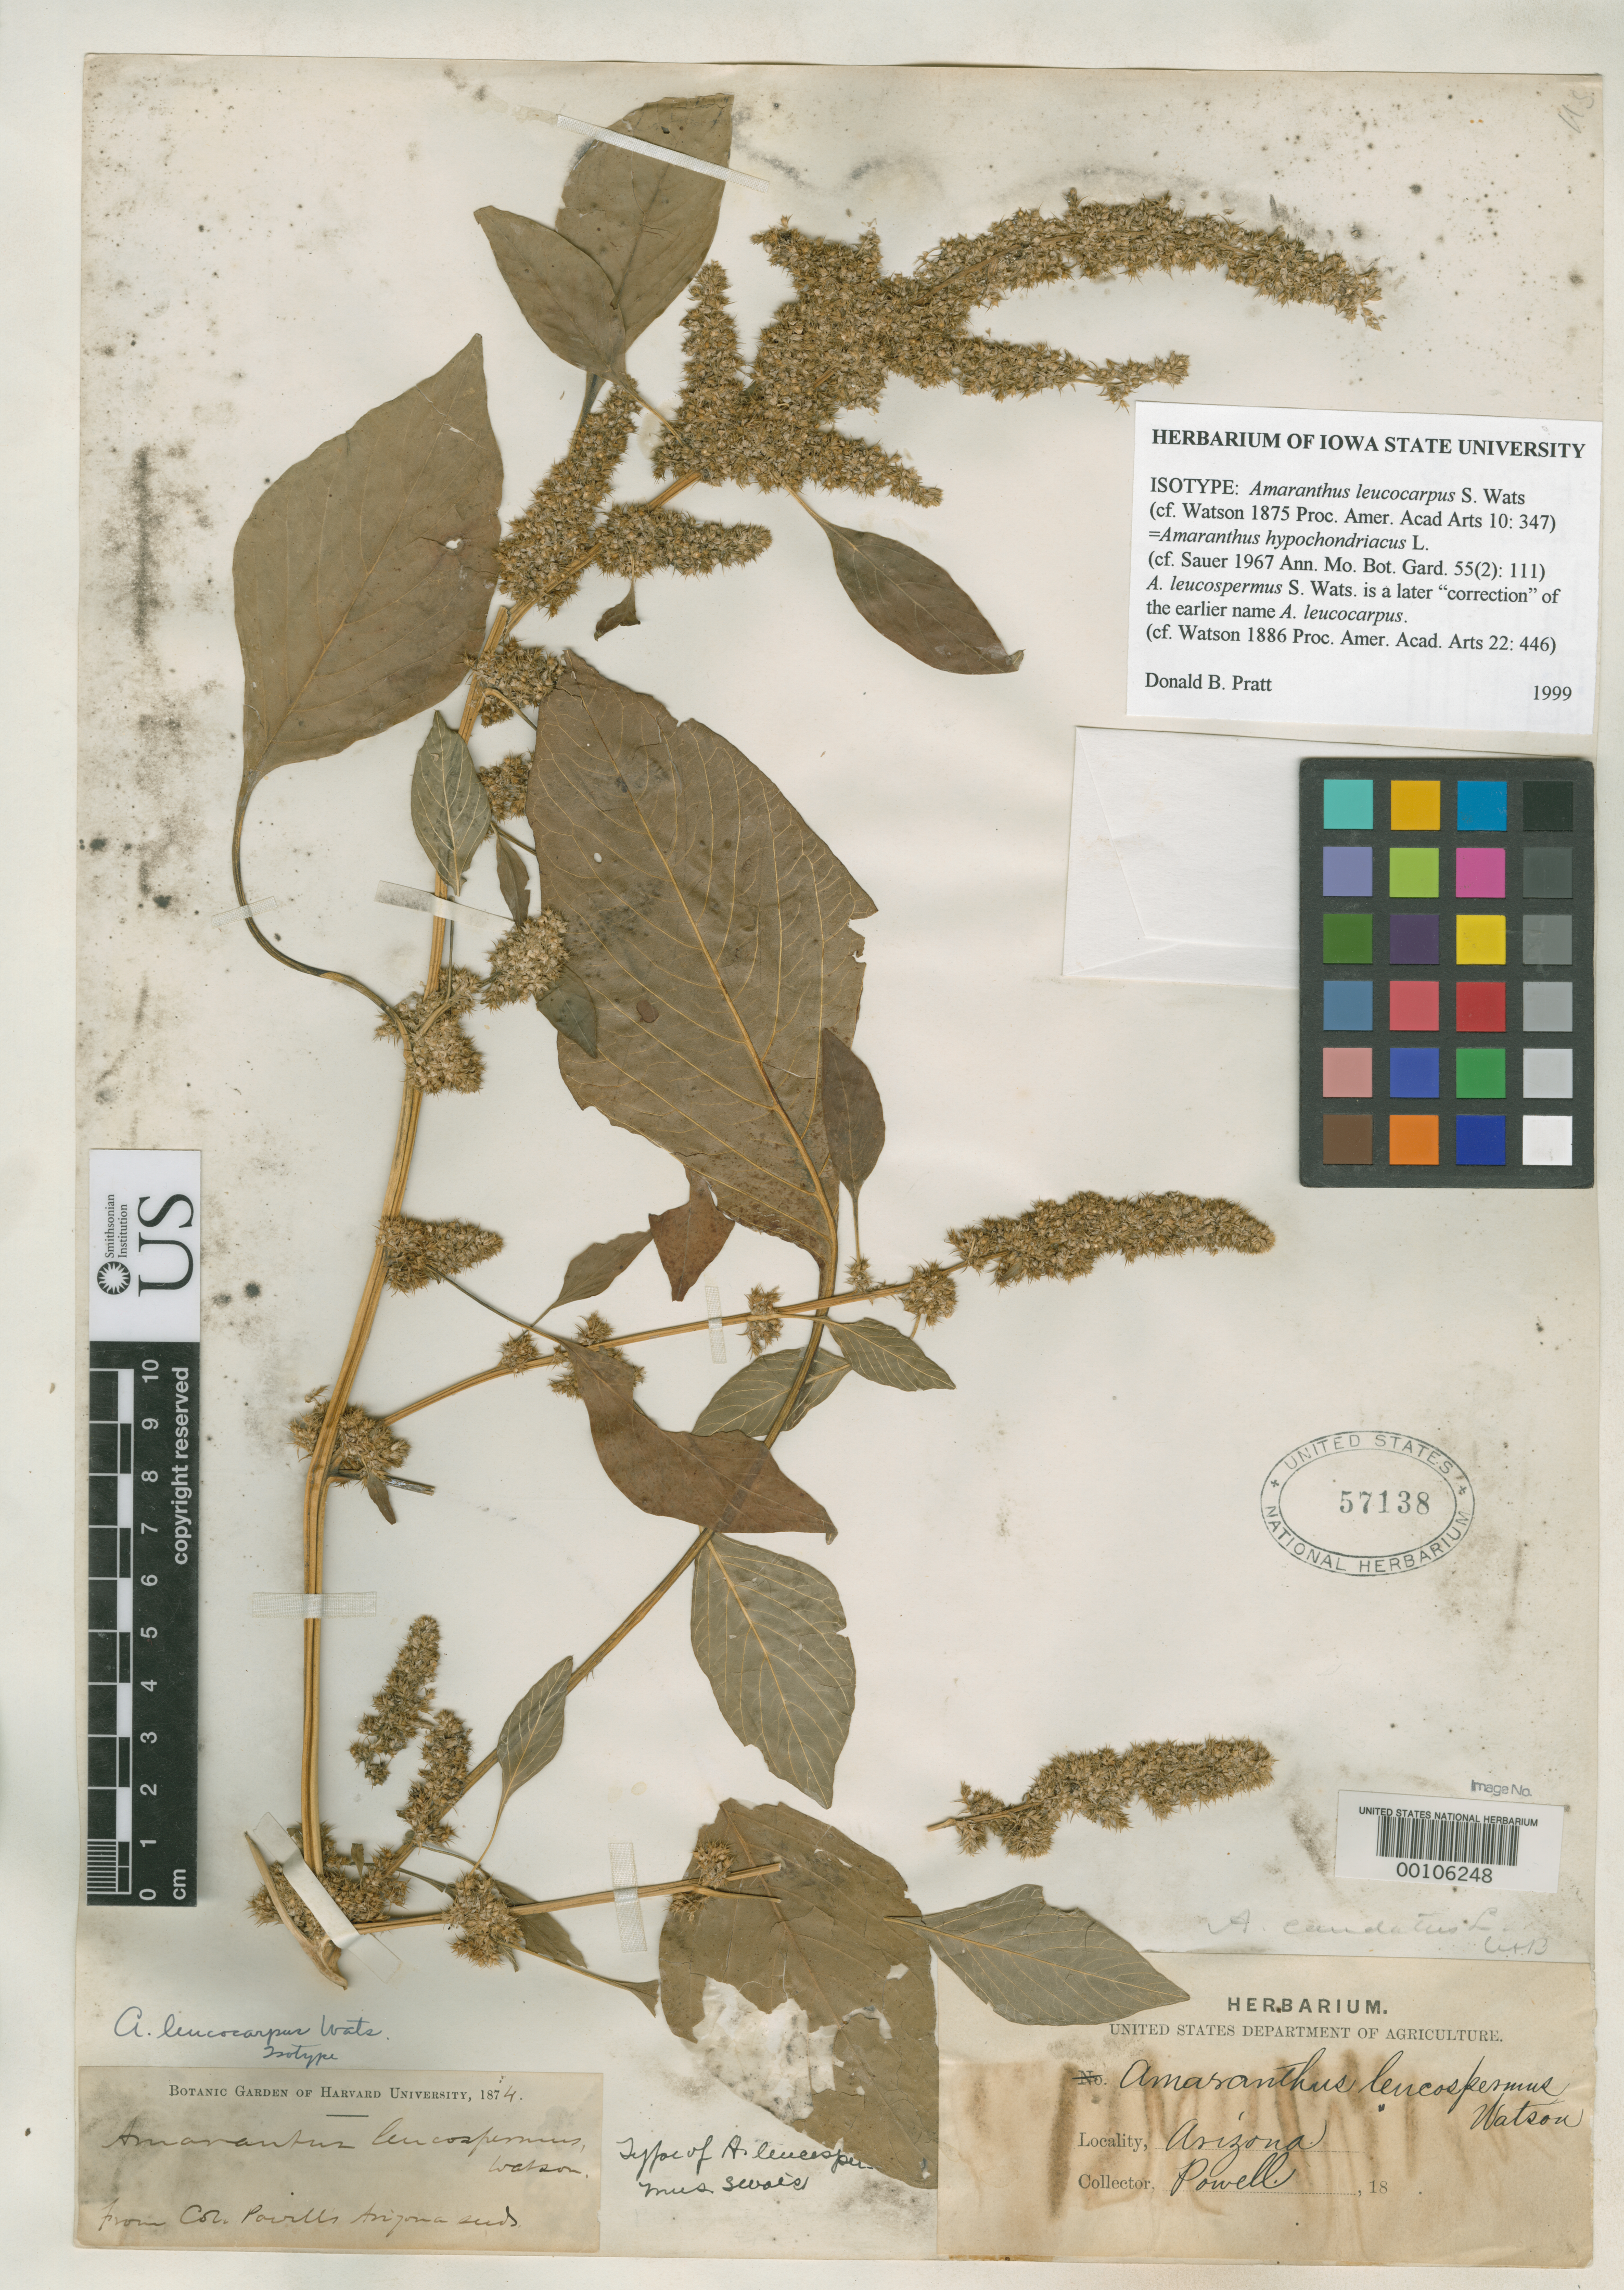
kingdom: Plantae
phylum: Tracheophyta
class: Magnoliopsida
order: Caryophyllales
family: Amaranthaceae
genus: Amaranthus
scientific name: Amaranthus leucocarpus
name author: S. Watson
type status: Isotype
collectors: J. W. Powell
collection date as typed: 1874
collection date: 1874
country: United States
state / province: Arizona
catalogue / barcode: US 57138